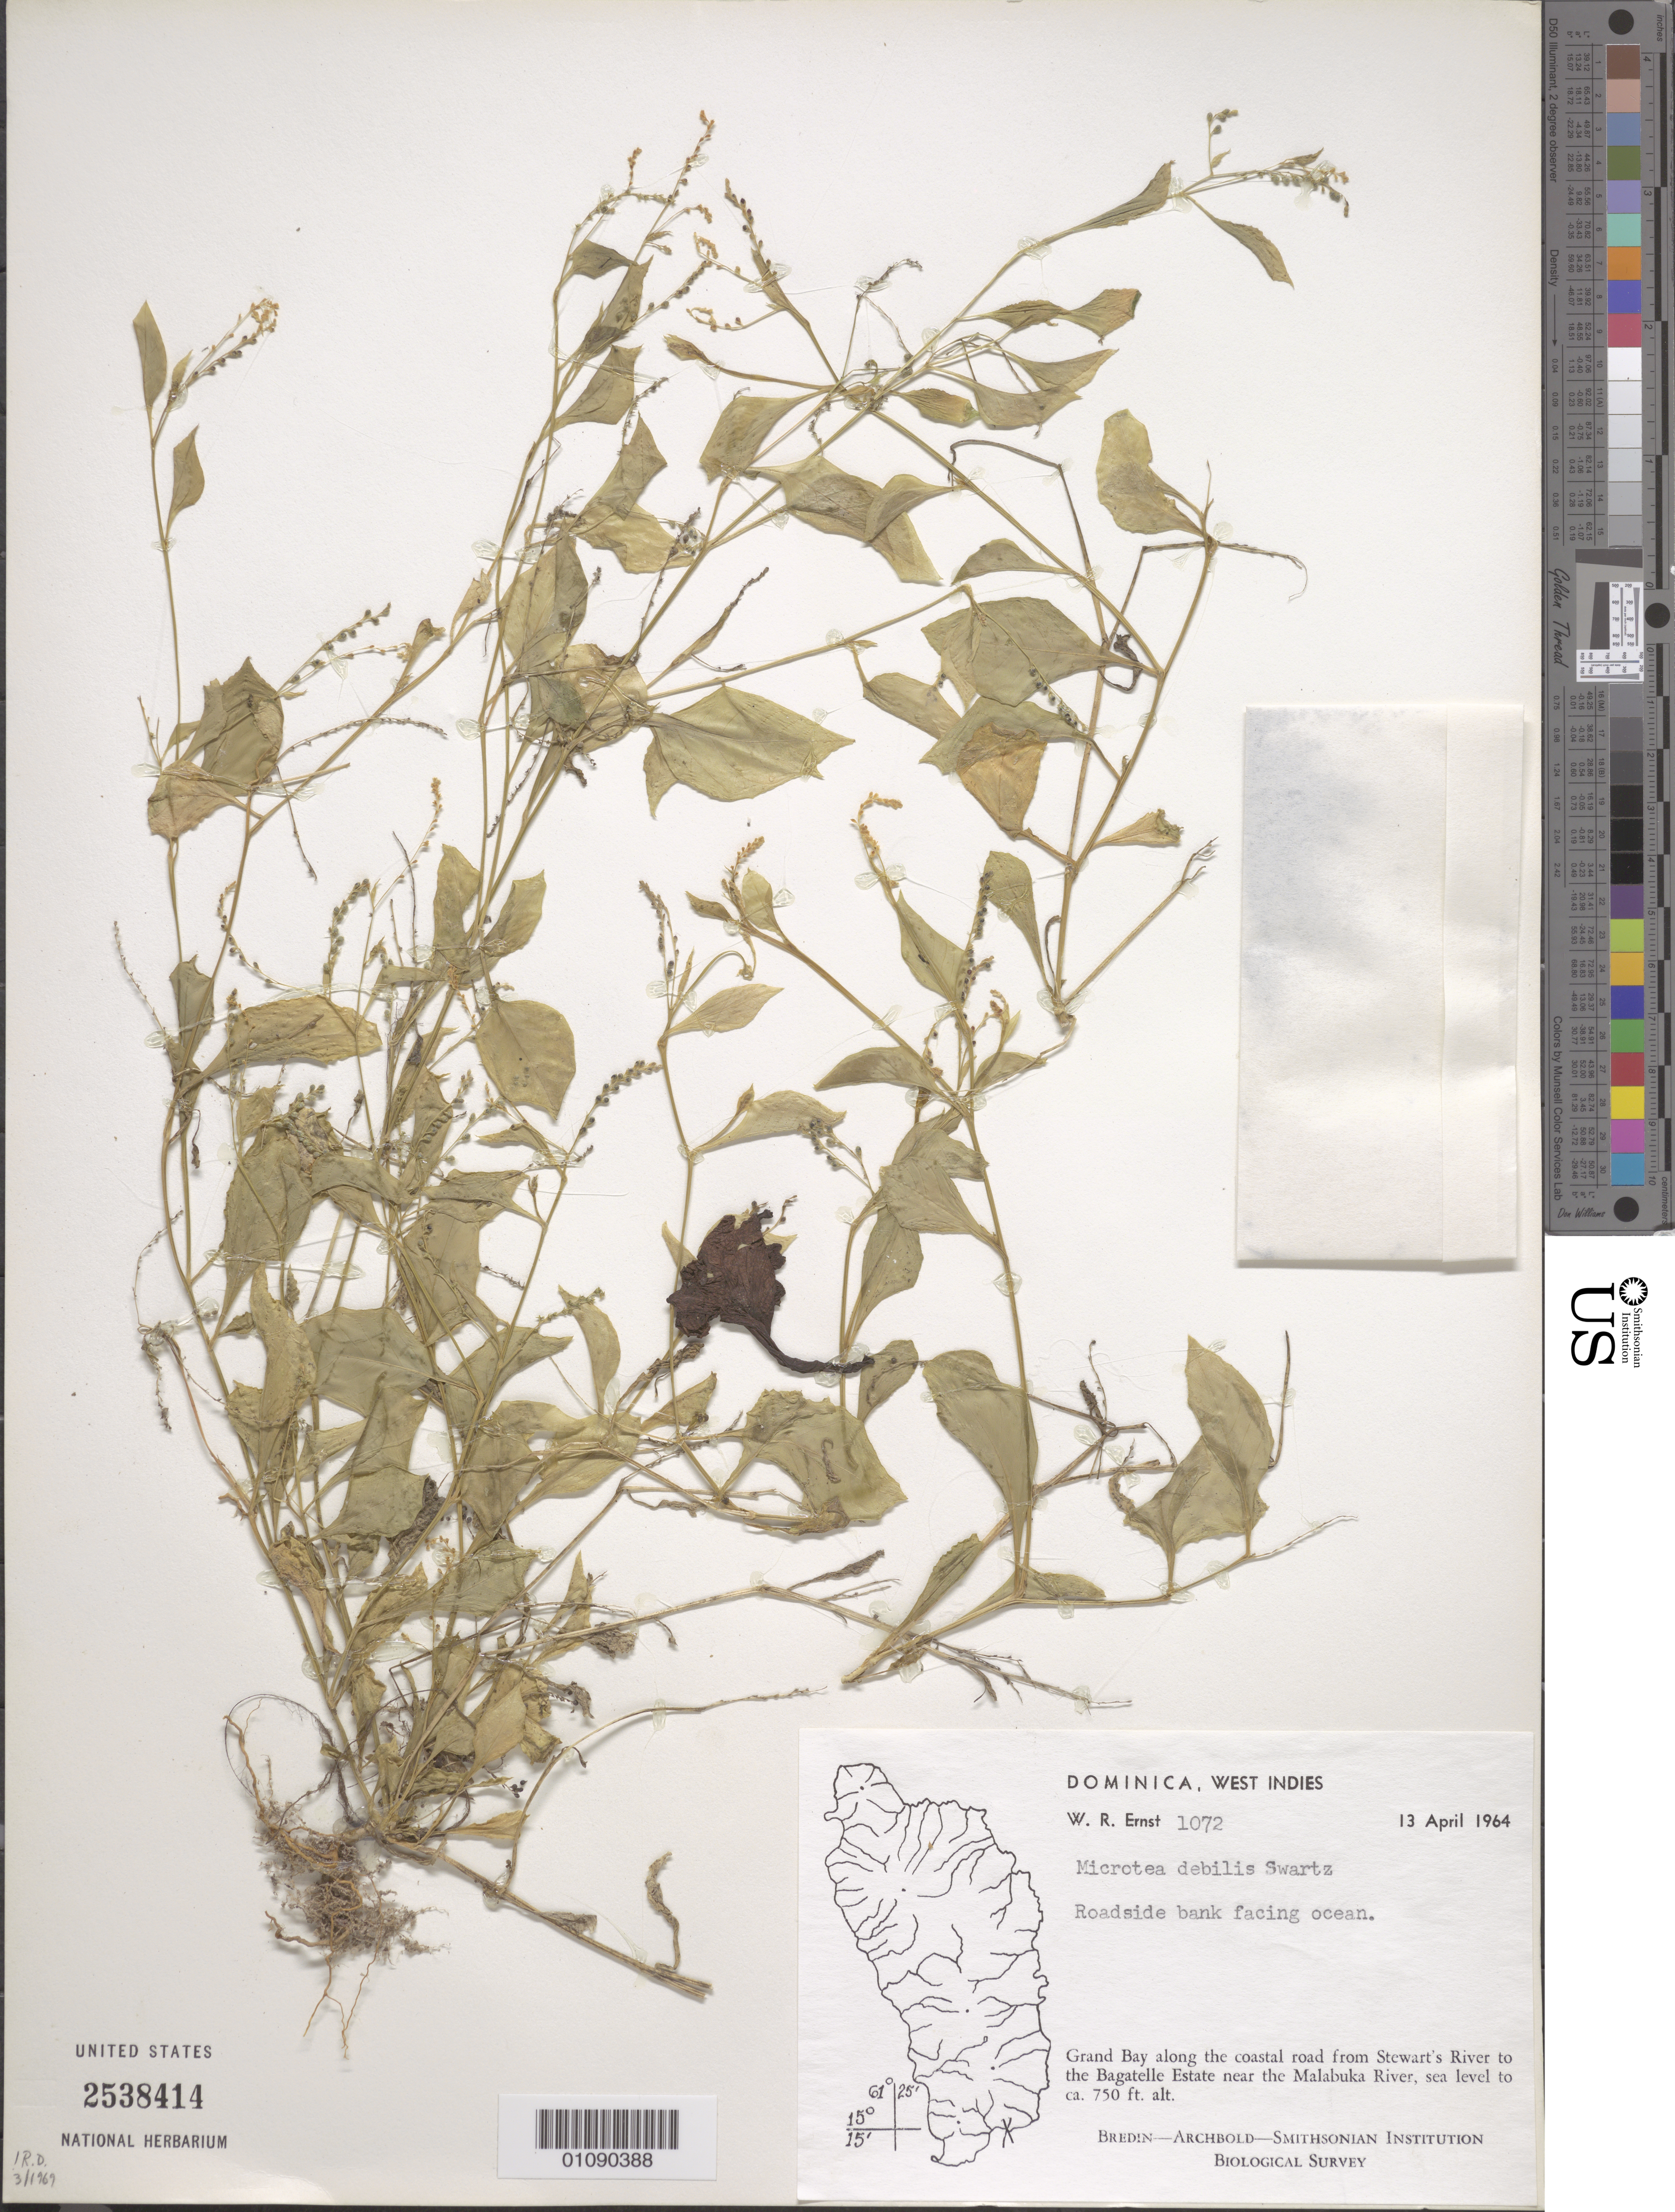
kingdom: Plantae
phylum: Tracheophyta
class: Magnoliopsida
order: Caryophyllales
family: Microteaceae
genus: Microtea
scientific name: Microtea debilis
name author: Sw.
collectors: W. R. Ernst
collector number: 1072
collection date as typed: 13 Apr 1964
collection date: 1964-04-13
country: Dominica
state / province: St. Patrick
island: Dominica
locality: Grand Bay along the coastal road from Stewart's River to the Bahatelle Estate near the Malabuka River.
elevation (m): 0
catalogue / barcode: US 2538414